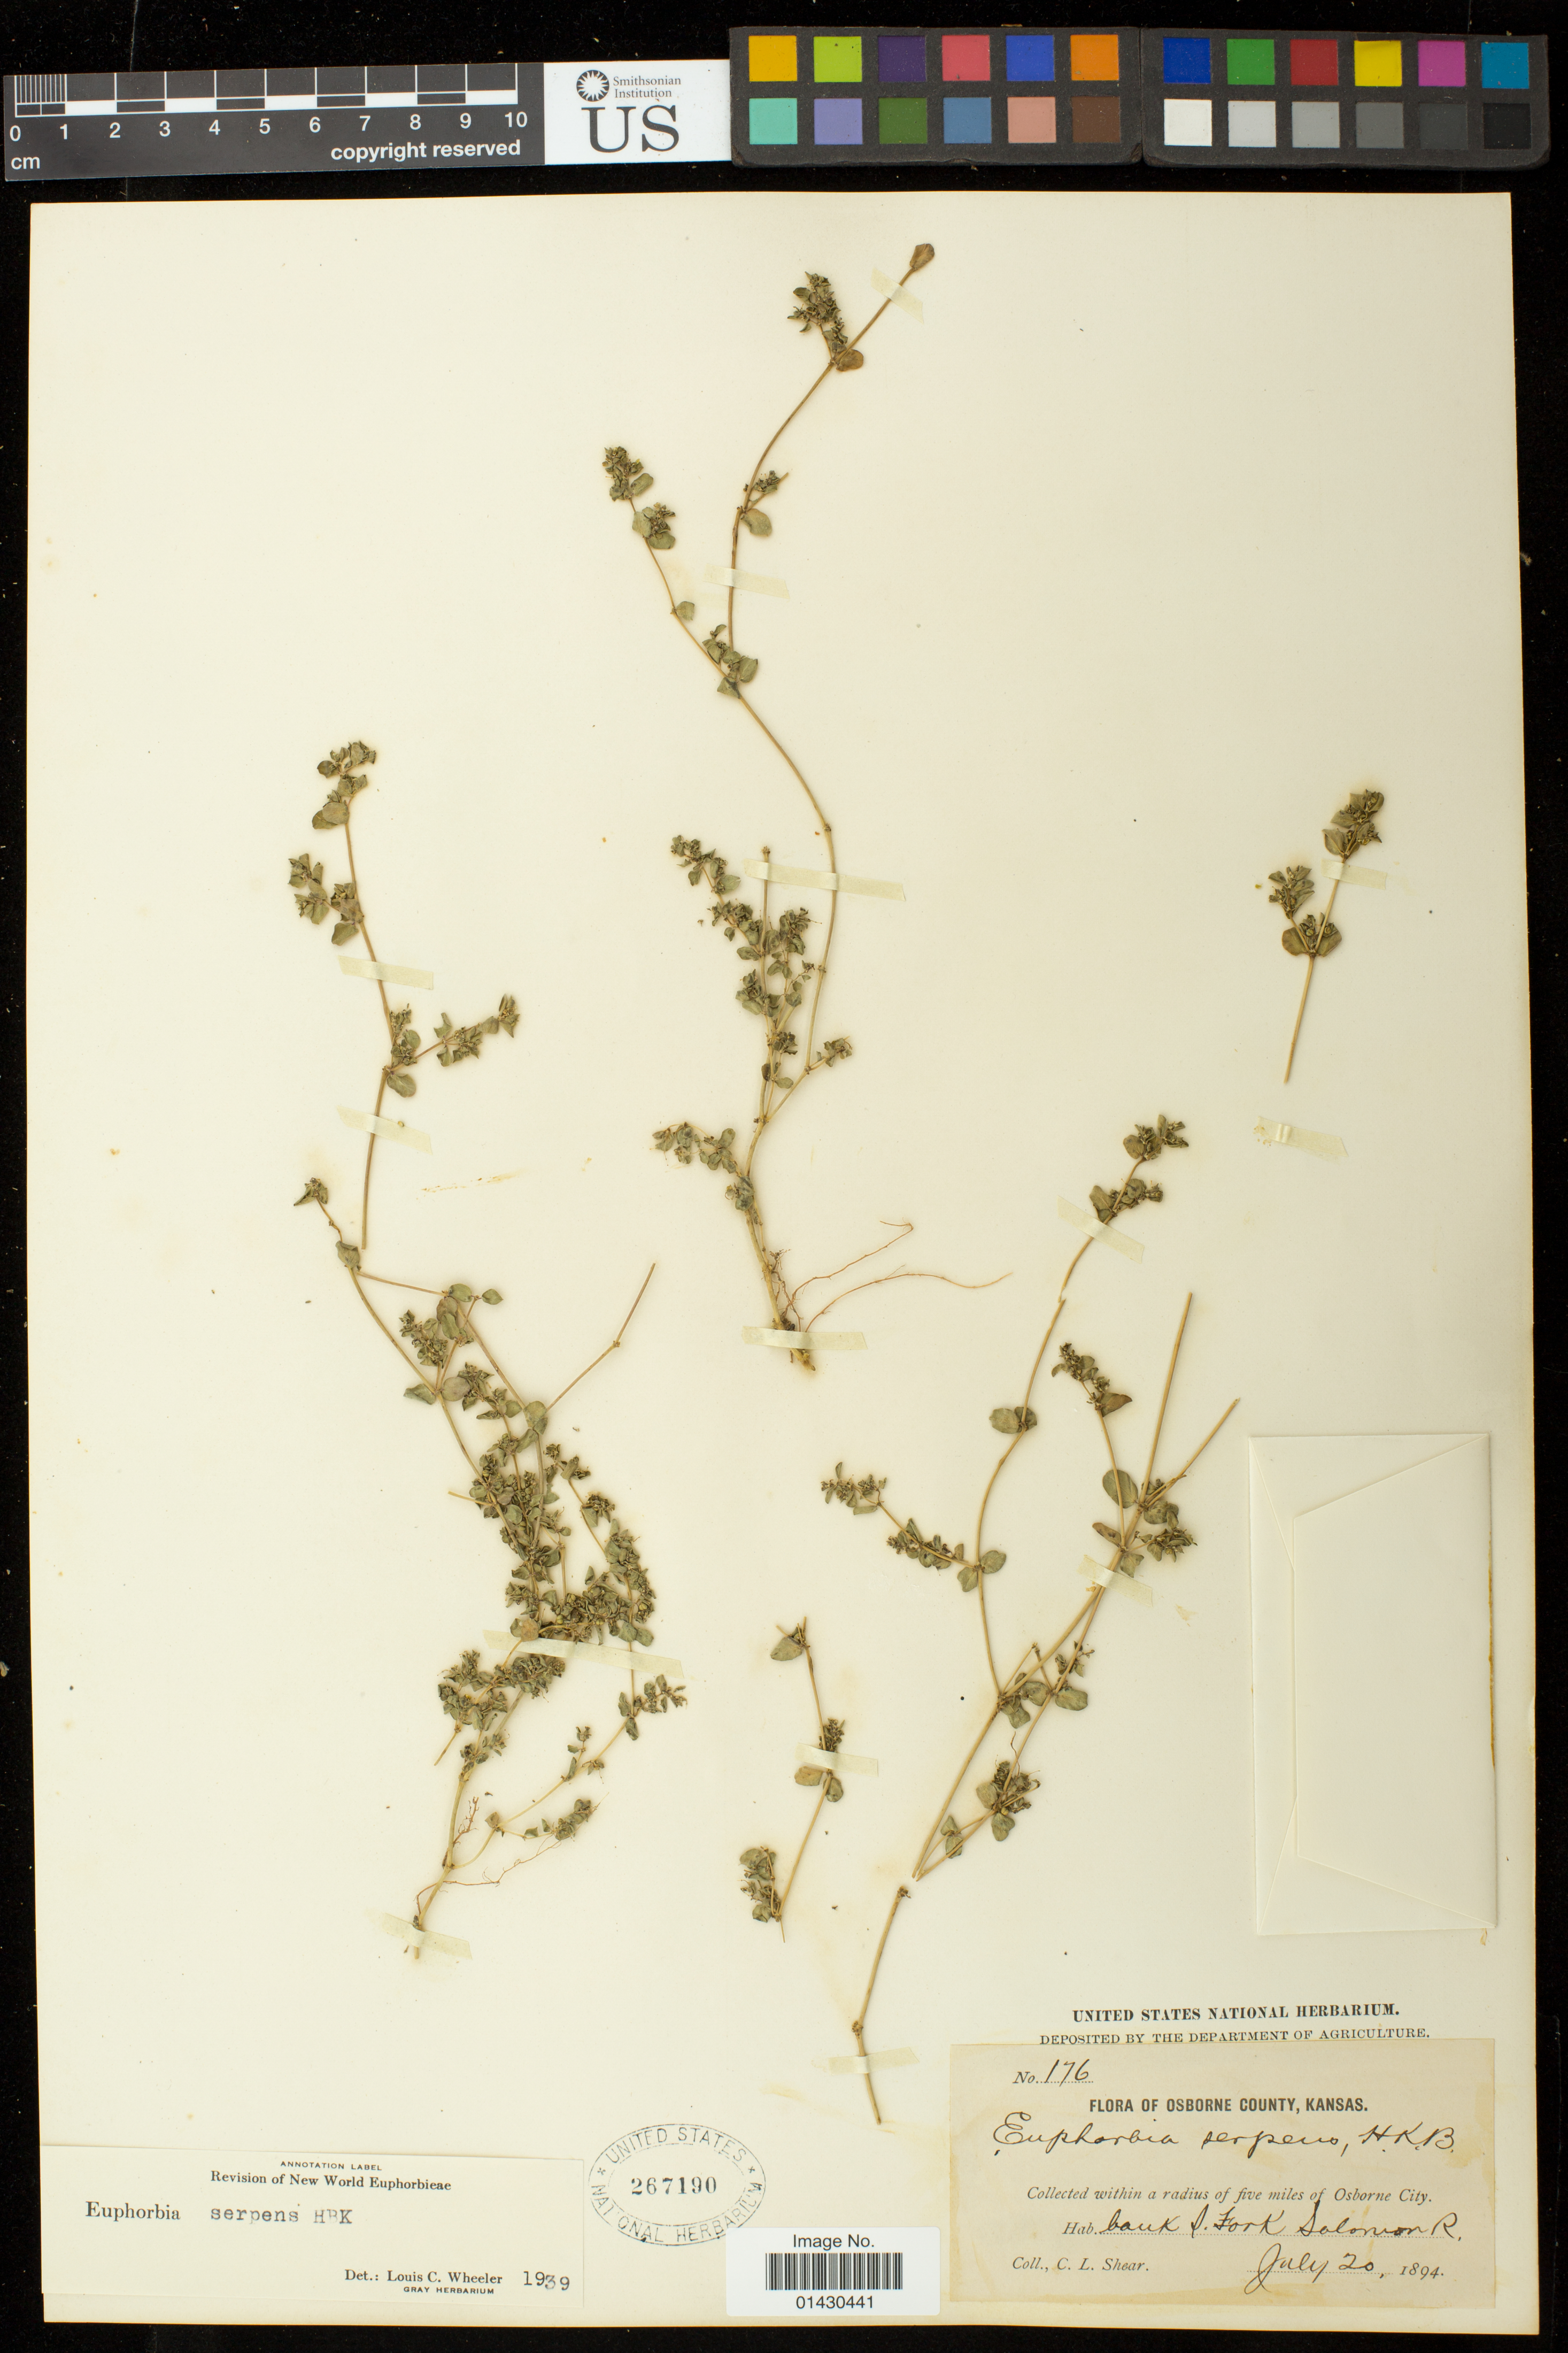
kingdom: Plantae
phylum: Tracheophyta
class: Magnoliopsida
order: Malpighiales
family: Euphorbiaceae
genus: Euphorbia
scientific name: Euphorbia serpens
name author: Kunth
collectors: C. L. Shear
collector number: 176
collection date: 1894-07-20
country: United States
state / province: Kansas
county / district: Osborne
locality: A radius of five miles of Osborne City; Bank S. fork Salomon R.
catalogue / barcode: US 267190